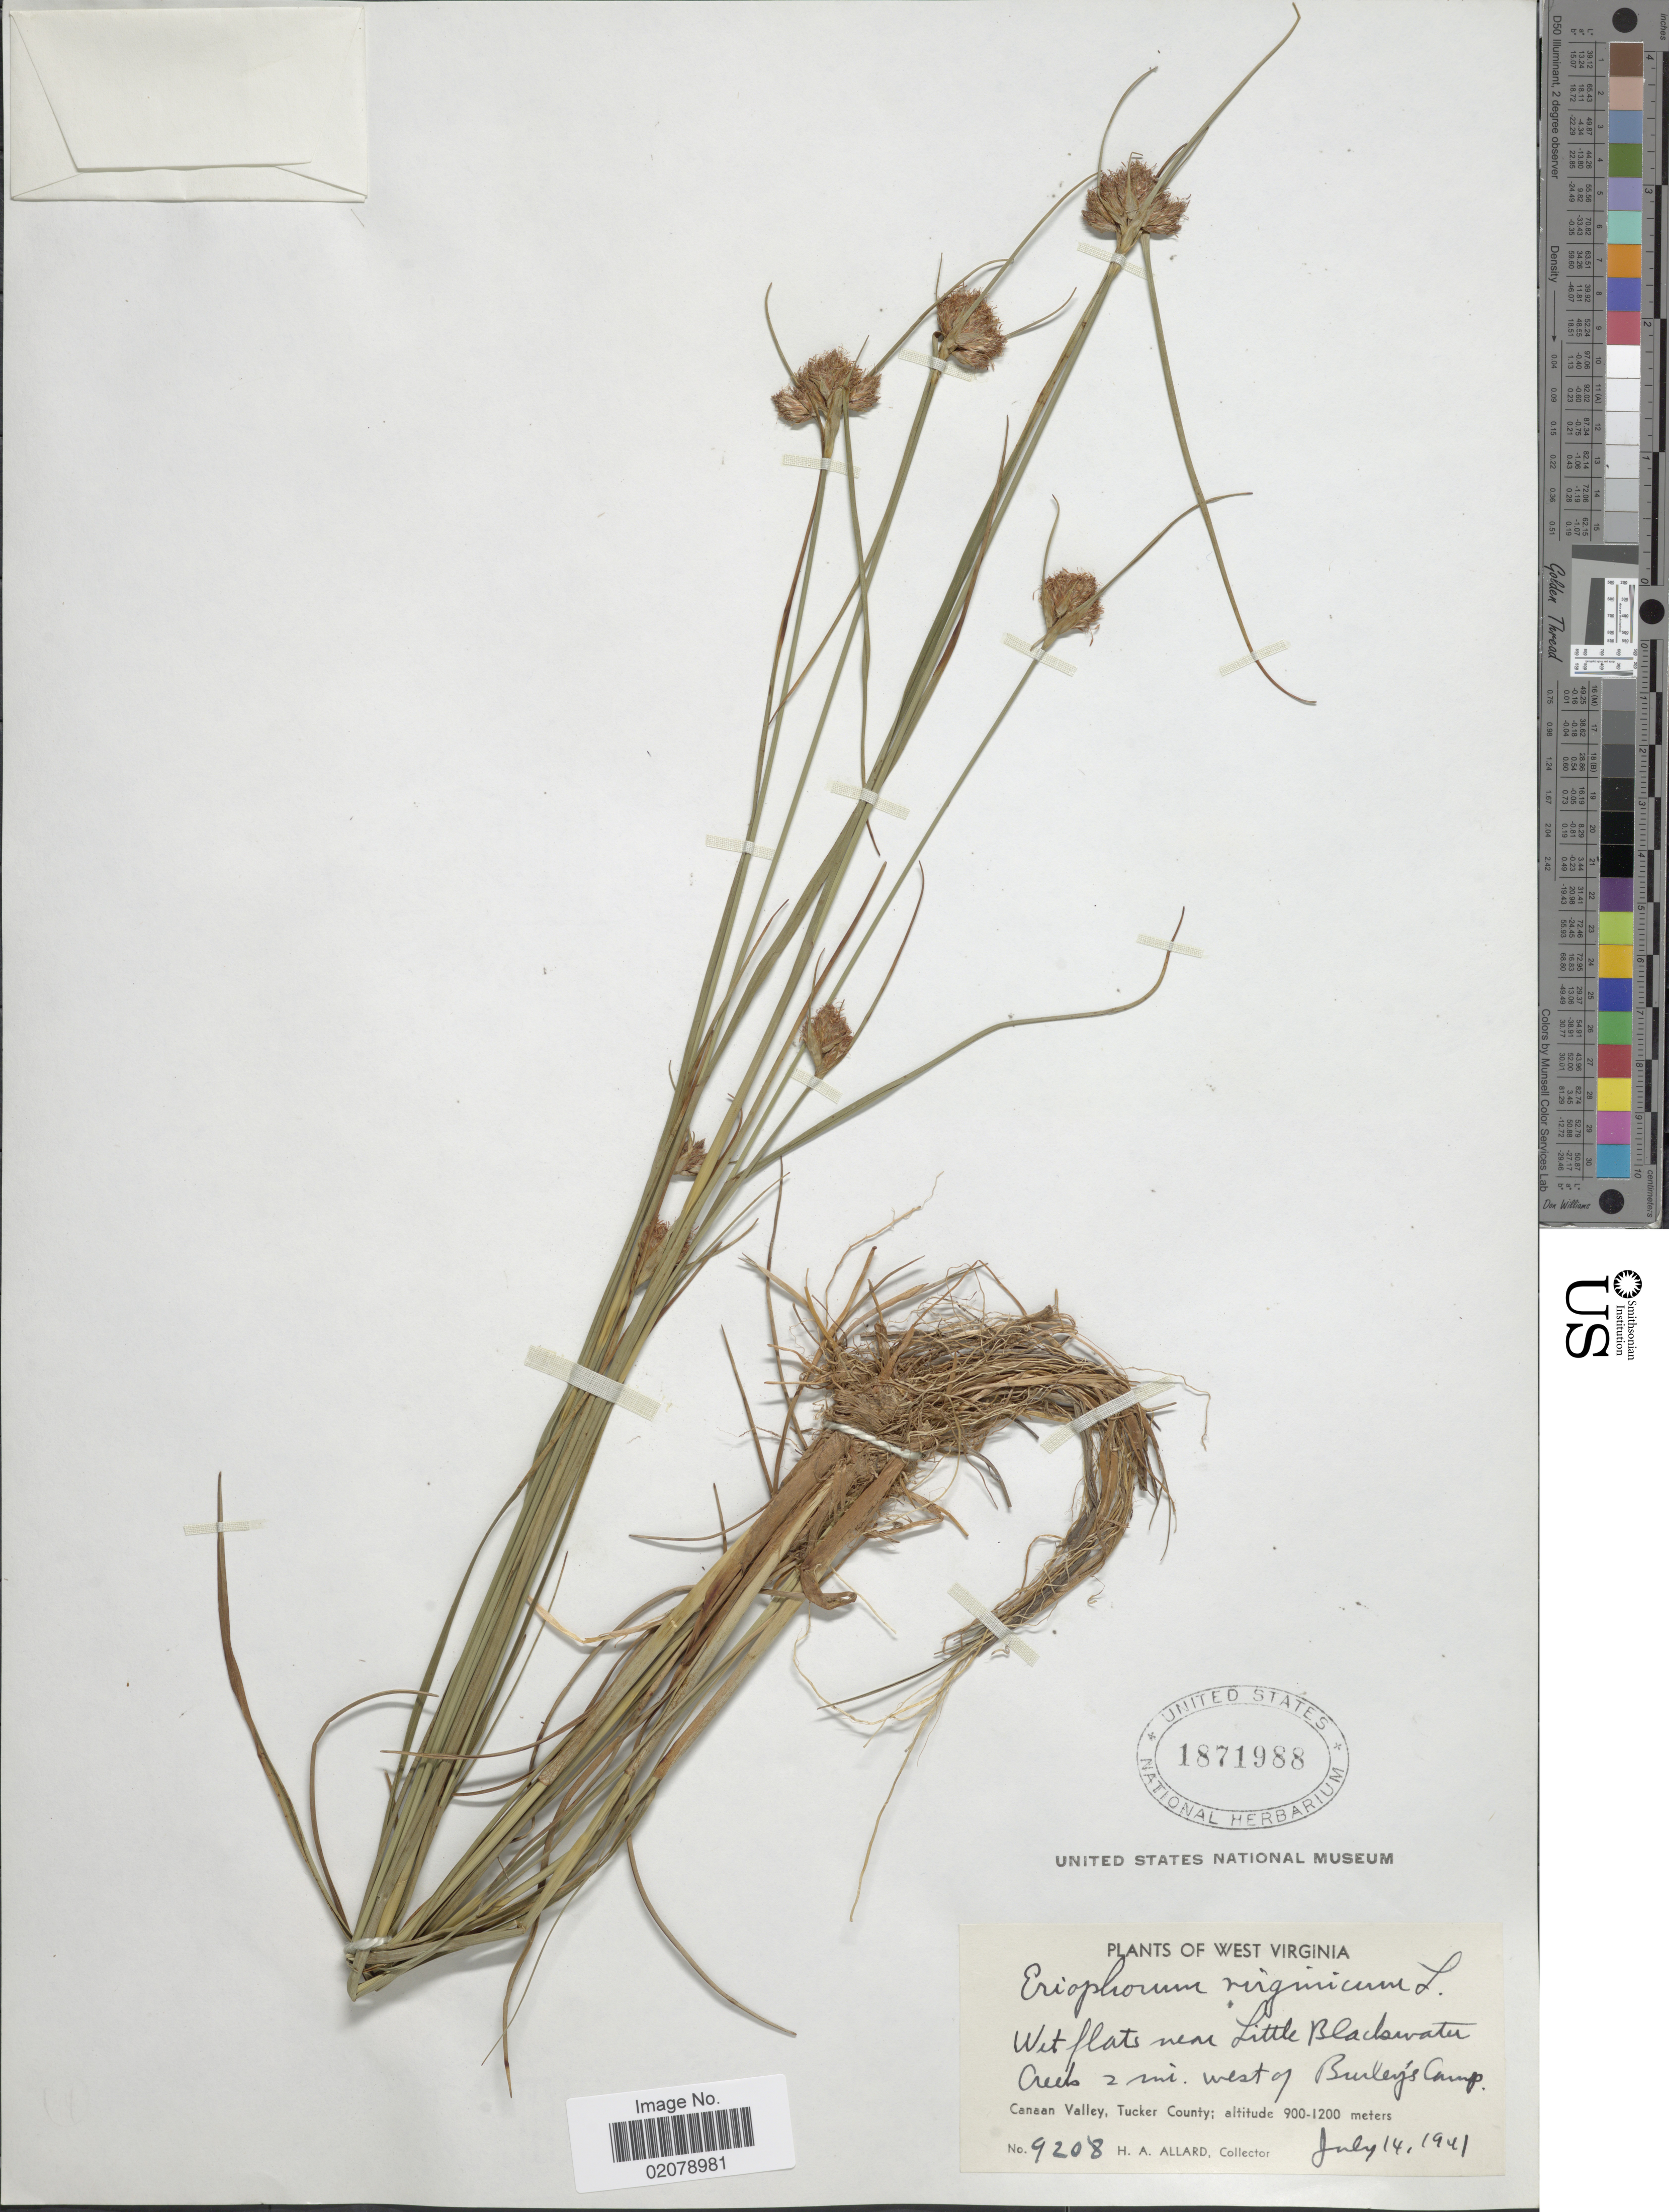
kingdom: Plantae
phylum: Tracheophyta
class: Liliopsida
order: Poales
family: Cyperaceae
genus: Eriophorum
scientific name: Eriophorum virginicum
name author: L.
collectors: H. A. Allard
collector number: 9208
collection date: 1941-07-14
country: United States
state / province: West Virginia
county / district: Tucker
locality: Wet flats near Little Blackwater Creek, 2 mi. west of Burley's Camp, Canaan Valley, Tucker County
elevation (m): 900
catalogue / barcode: US 1871988